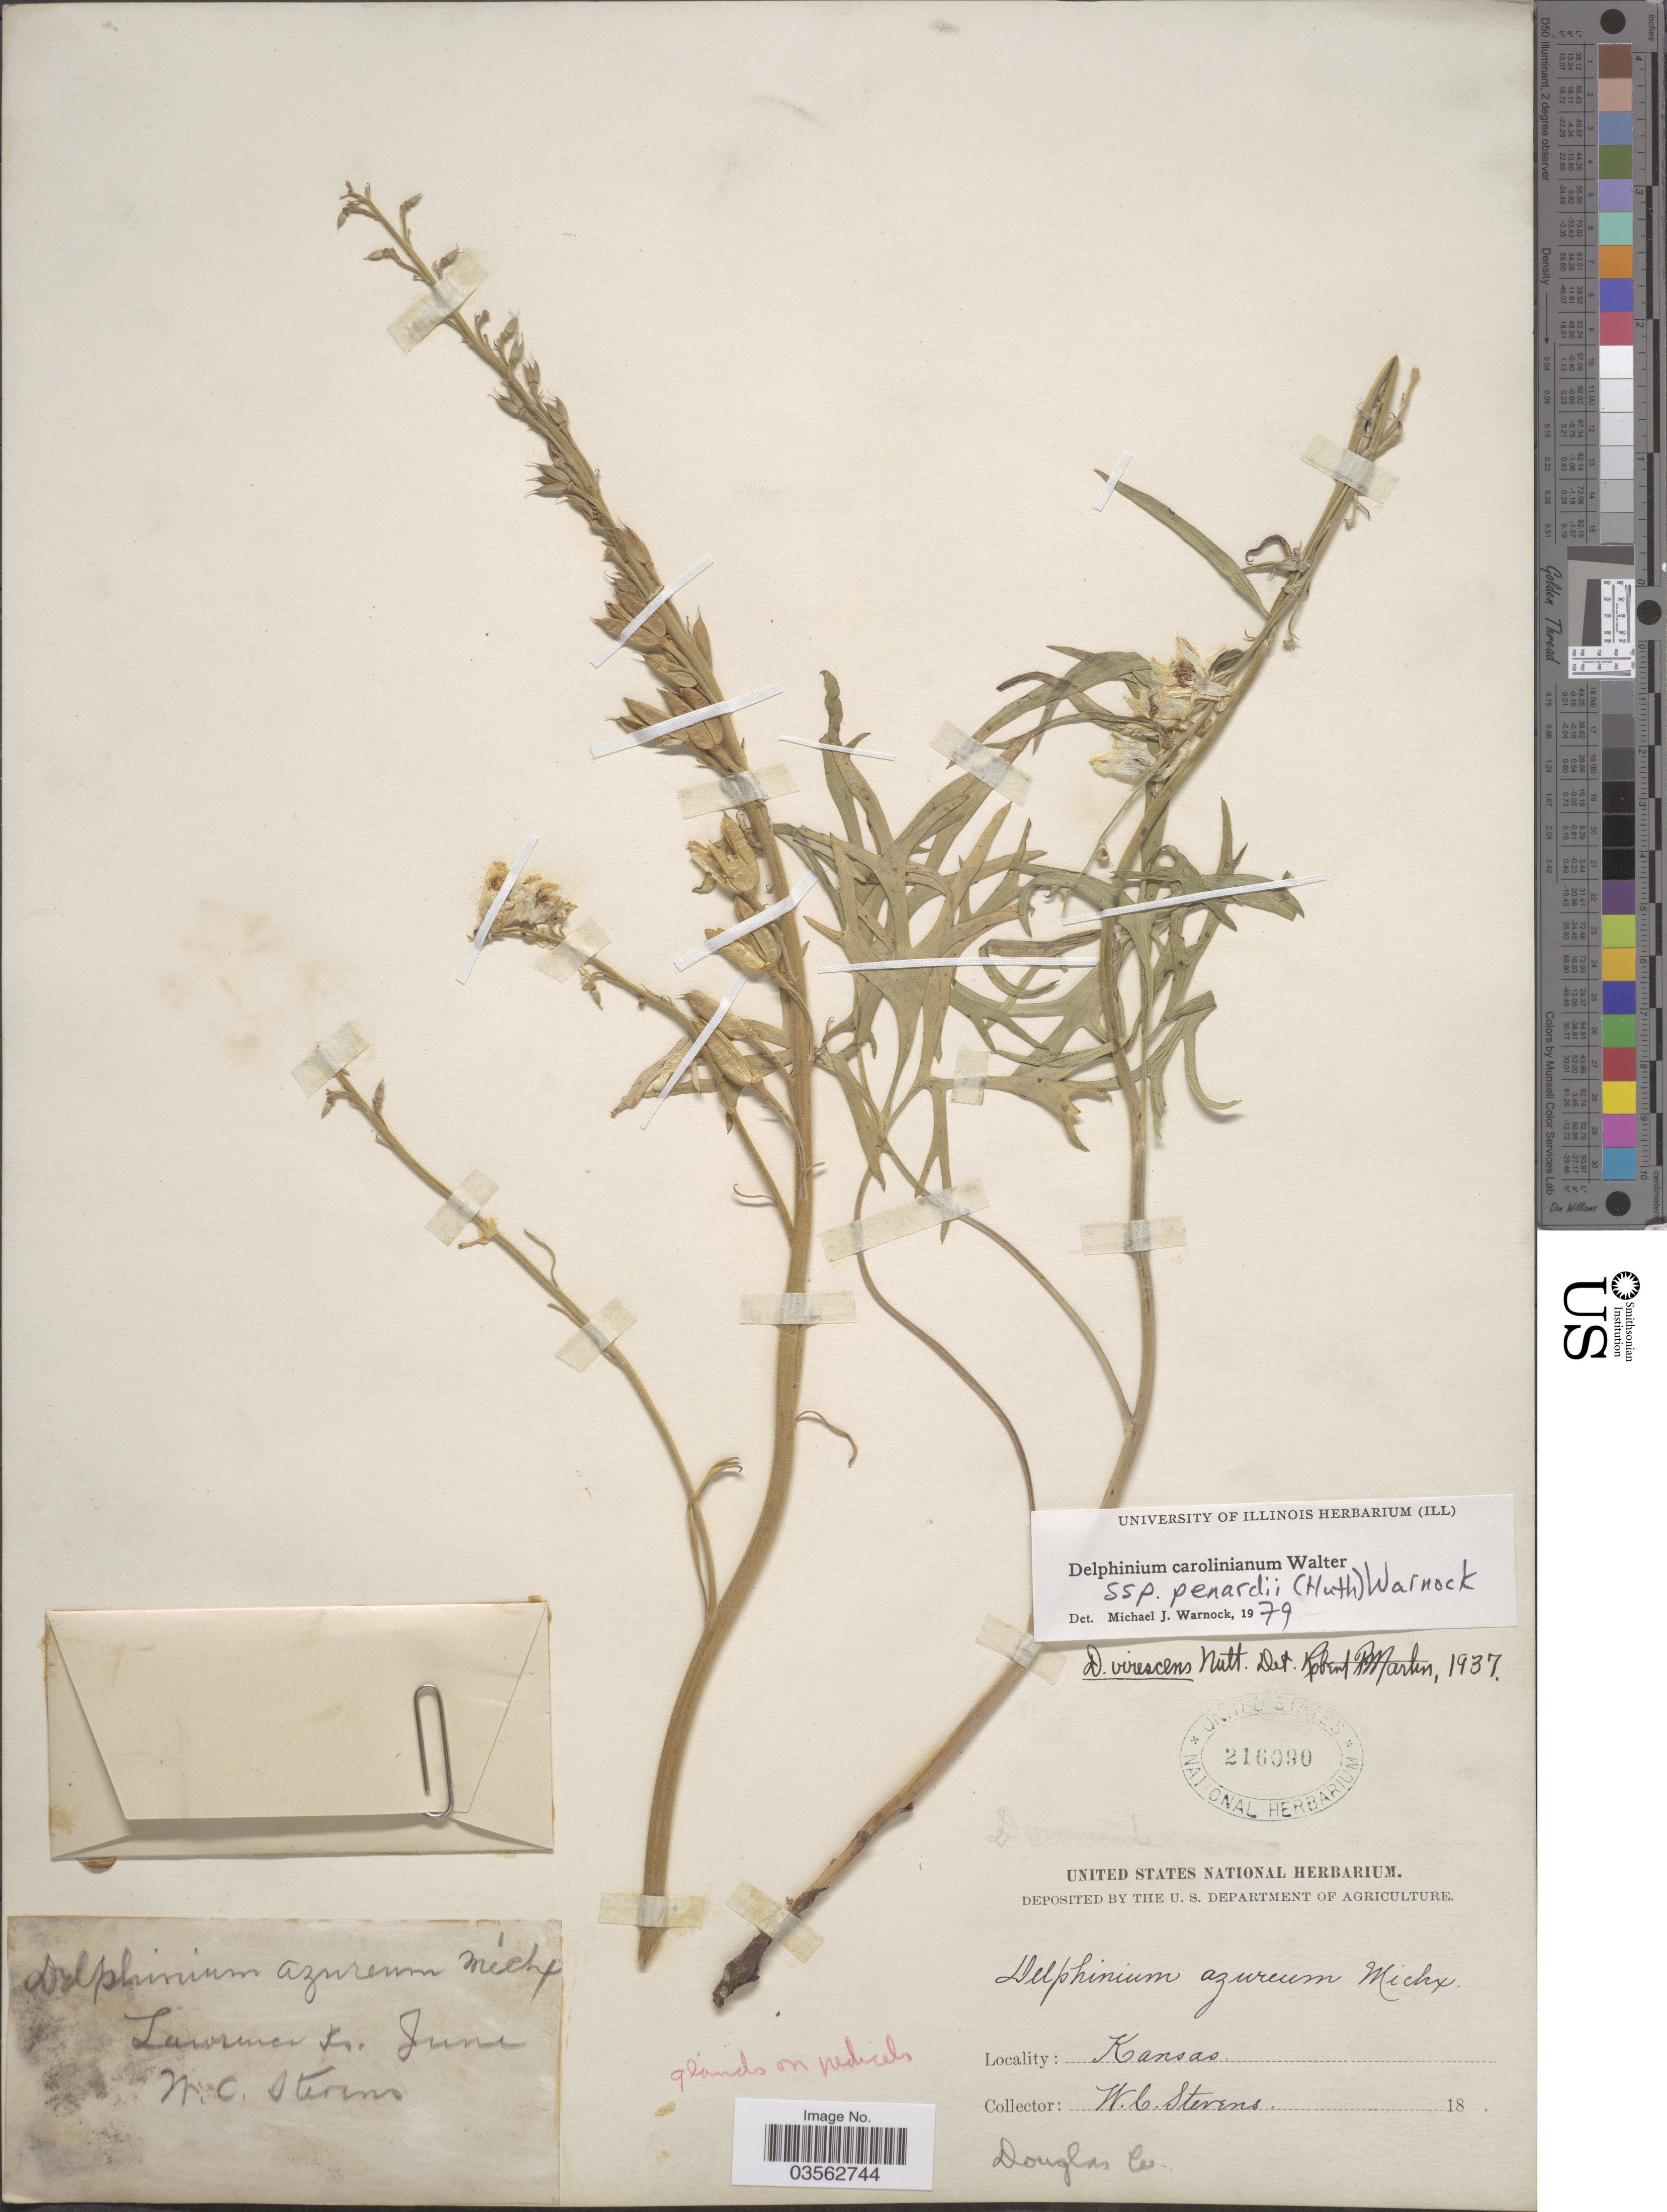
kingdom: Plantae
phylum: Tracheophyta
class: Magnoliopsida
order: Ranunculales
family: Ranunculaceae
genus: Delphinium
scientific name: Delphinium carolinianum subsp. penardii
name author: (Huth) M.J. Warnock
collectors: W. C. Stevens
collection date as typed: June 18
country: United States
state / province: Kansas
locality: Lawrence Ks. Douglas Co.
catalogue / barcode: US 216090